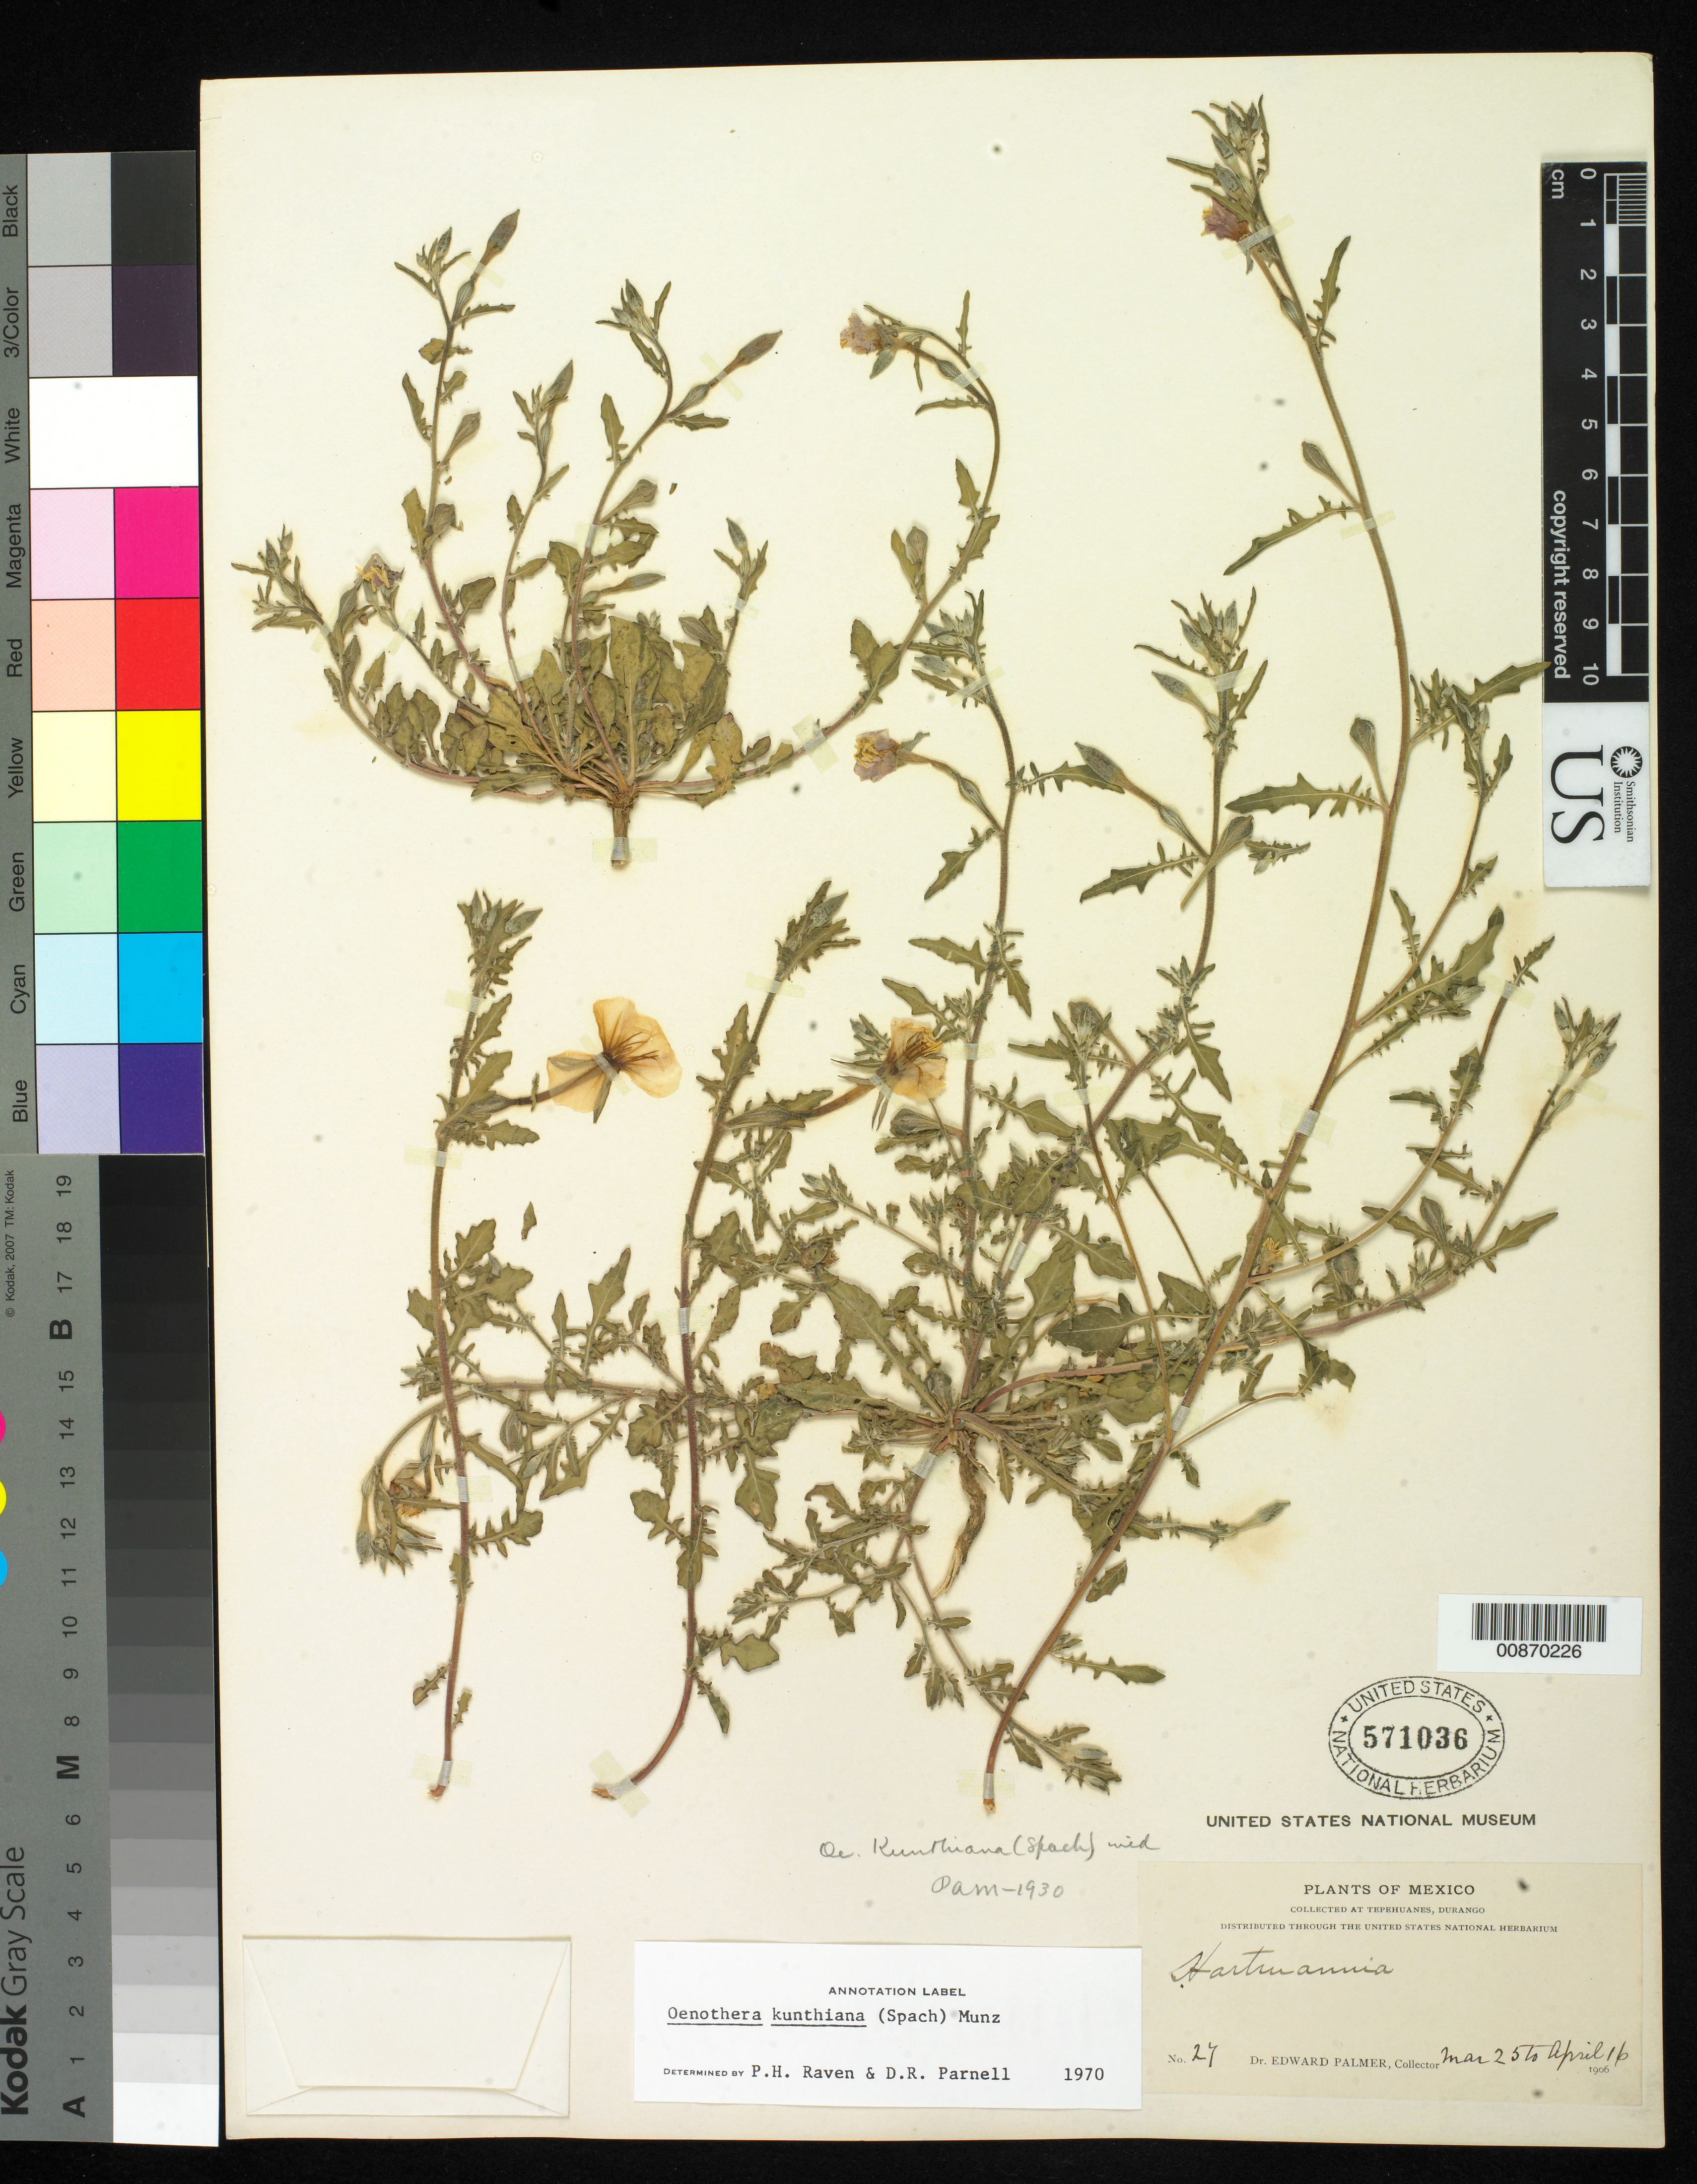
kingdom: Plantae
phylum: Tracheophyta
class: Magnoliopsida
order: Myrtales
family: Onagraceae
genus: Oenothera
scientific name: Oenothera kunthiana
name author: (Spach) Munz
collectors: E. Palmer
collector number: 27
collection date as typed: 25 Mar 1906 to 16 Apr 1906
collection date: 1906-03-25/1906-04-16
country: Mexico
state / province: Durango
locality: Tepehuanes, Durango.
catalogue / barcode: US 571036